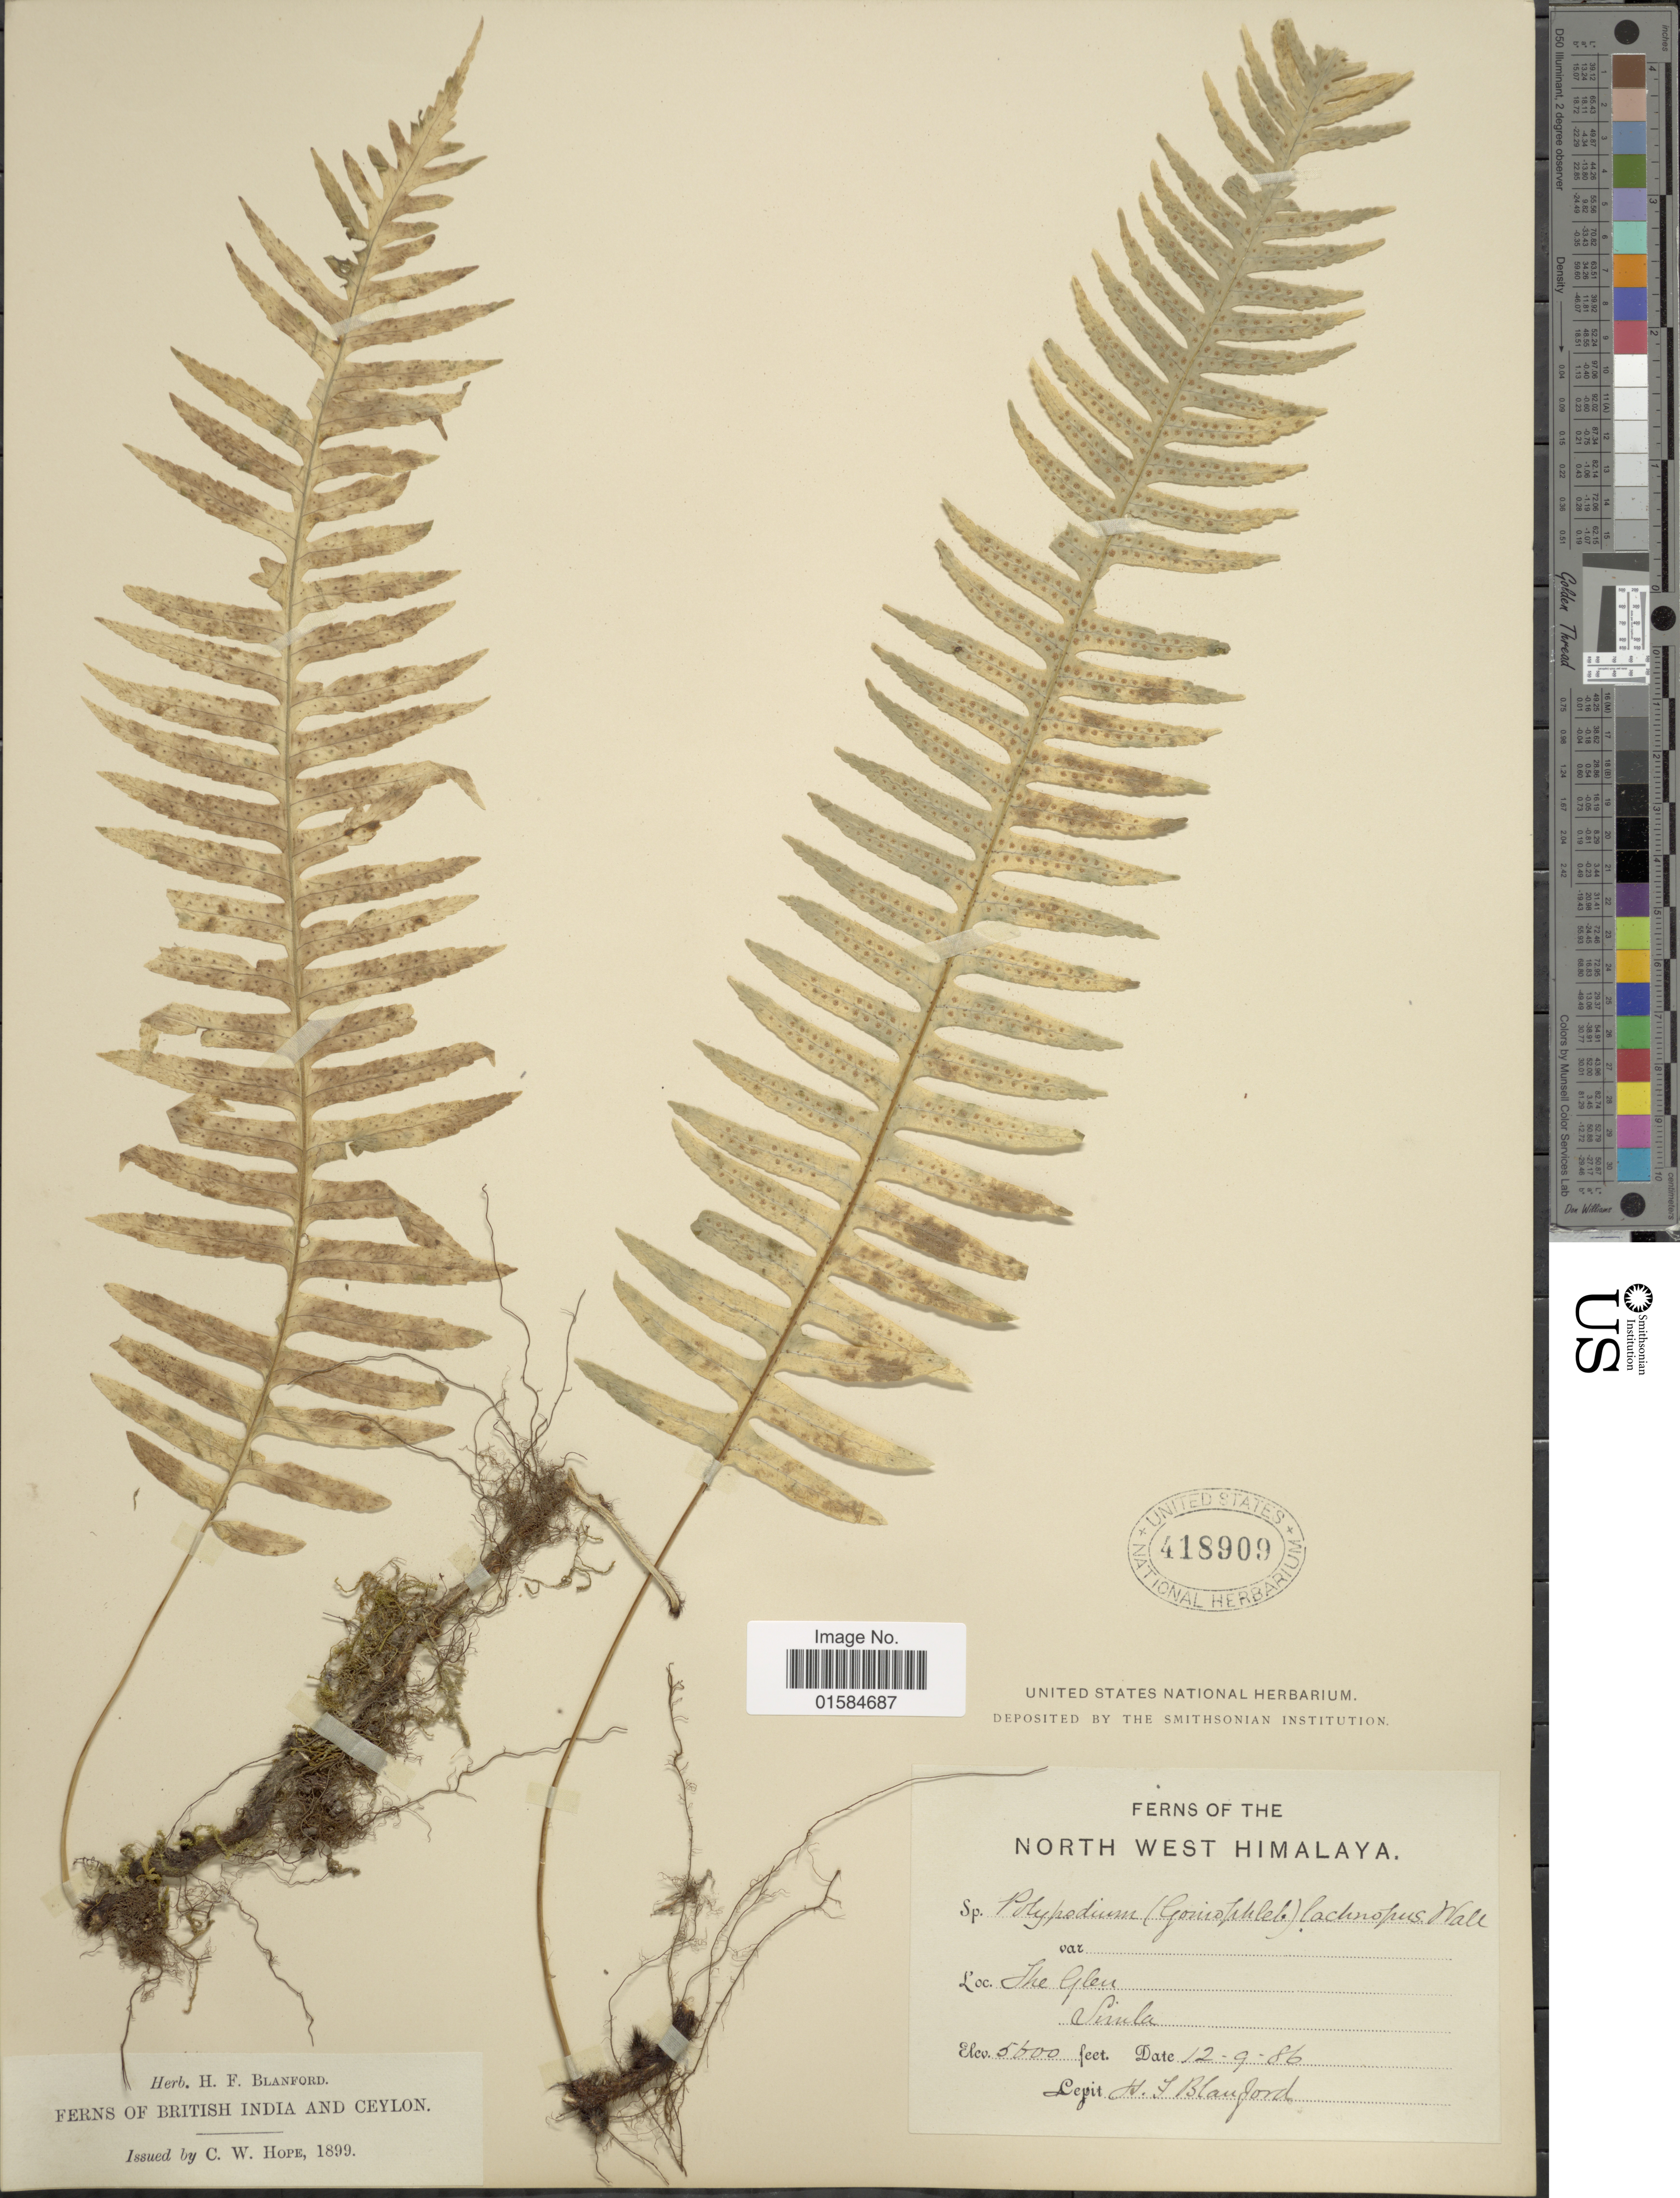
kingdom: Plantae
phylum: Tracheophyta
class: Polypodiopsida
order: Polypodiales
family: Polypodiaceae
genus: Goniophlebium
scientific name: Goniophlebium lachnopus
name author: (Wall. ex Hook.) J. Sm.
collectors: H. Blanford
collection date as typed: Transcribed d/m/y: 12/9/86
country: India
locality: British India, Ceylon, North West Himalaya, The Glen, Simla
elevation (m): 1707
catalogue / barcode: US 418909